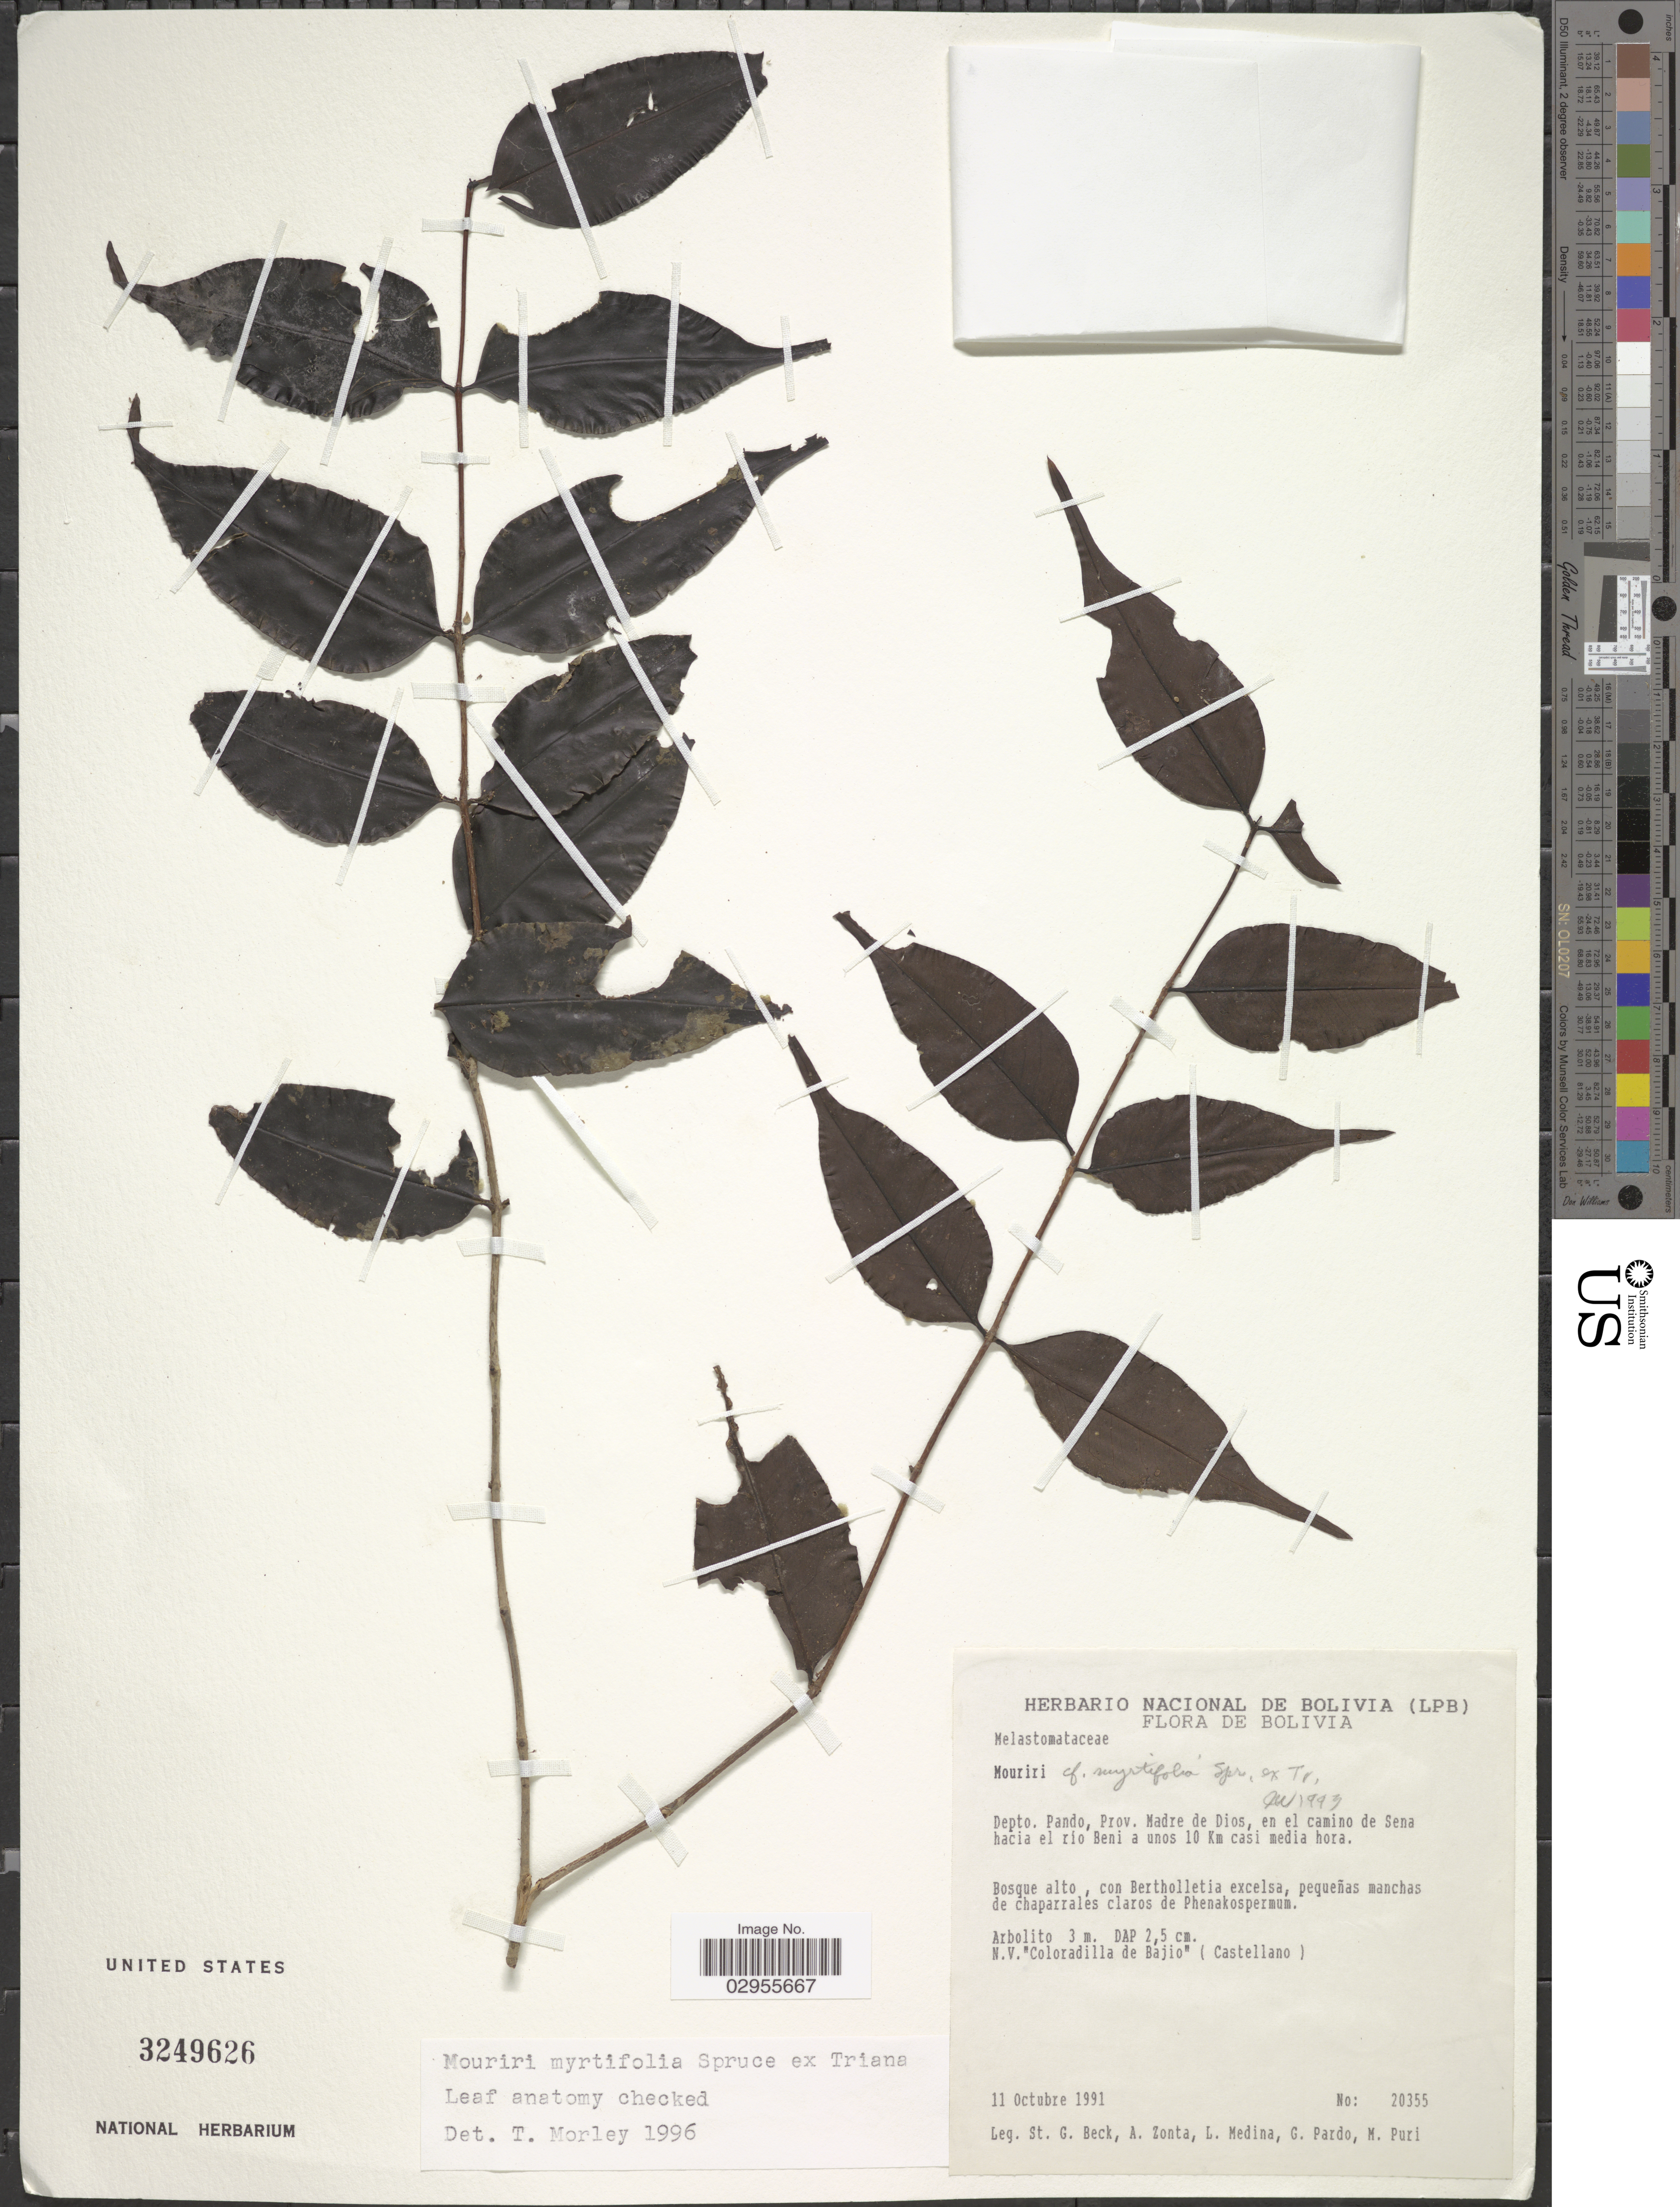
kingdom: Plantae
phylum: Tracheophyta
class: Magnoliopsida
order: Myrtales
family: Melastomataceae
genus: Mouriri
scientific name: Mouriri myrtifolia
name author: Spruce ex Triana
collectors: S. G. Beck, A. Zonta, L. Medina, G. Pardo & M. Puri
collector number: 20355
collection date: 1991-10-11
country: Bolivia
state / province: Pando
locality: Depto. Pando, Prov. Madre de Dios, en el camino de Sena hacia el río Beni a 10 Km casi media hora.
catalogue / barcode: US 3249626